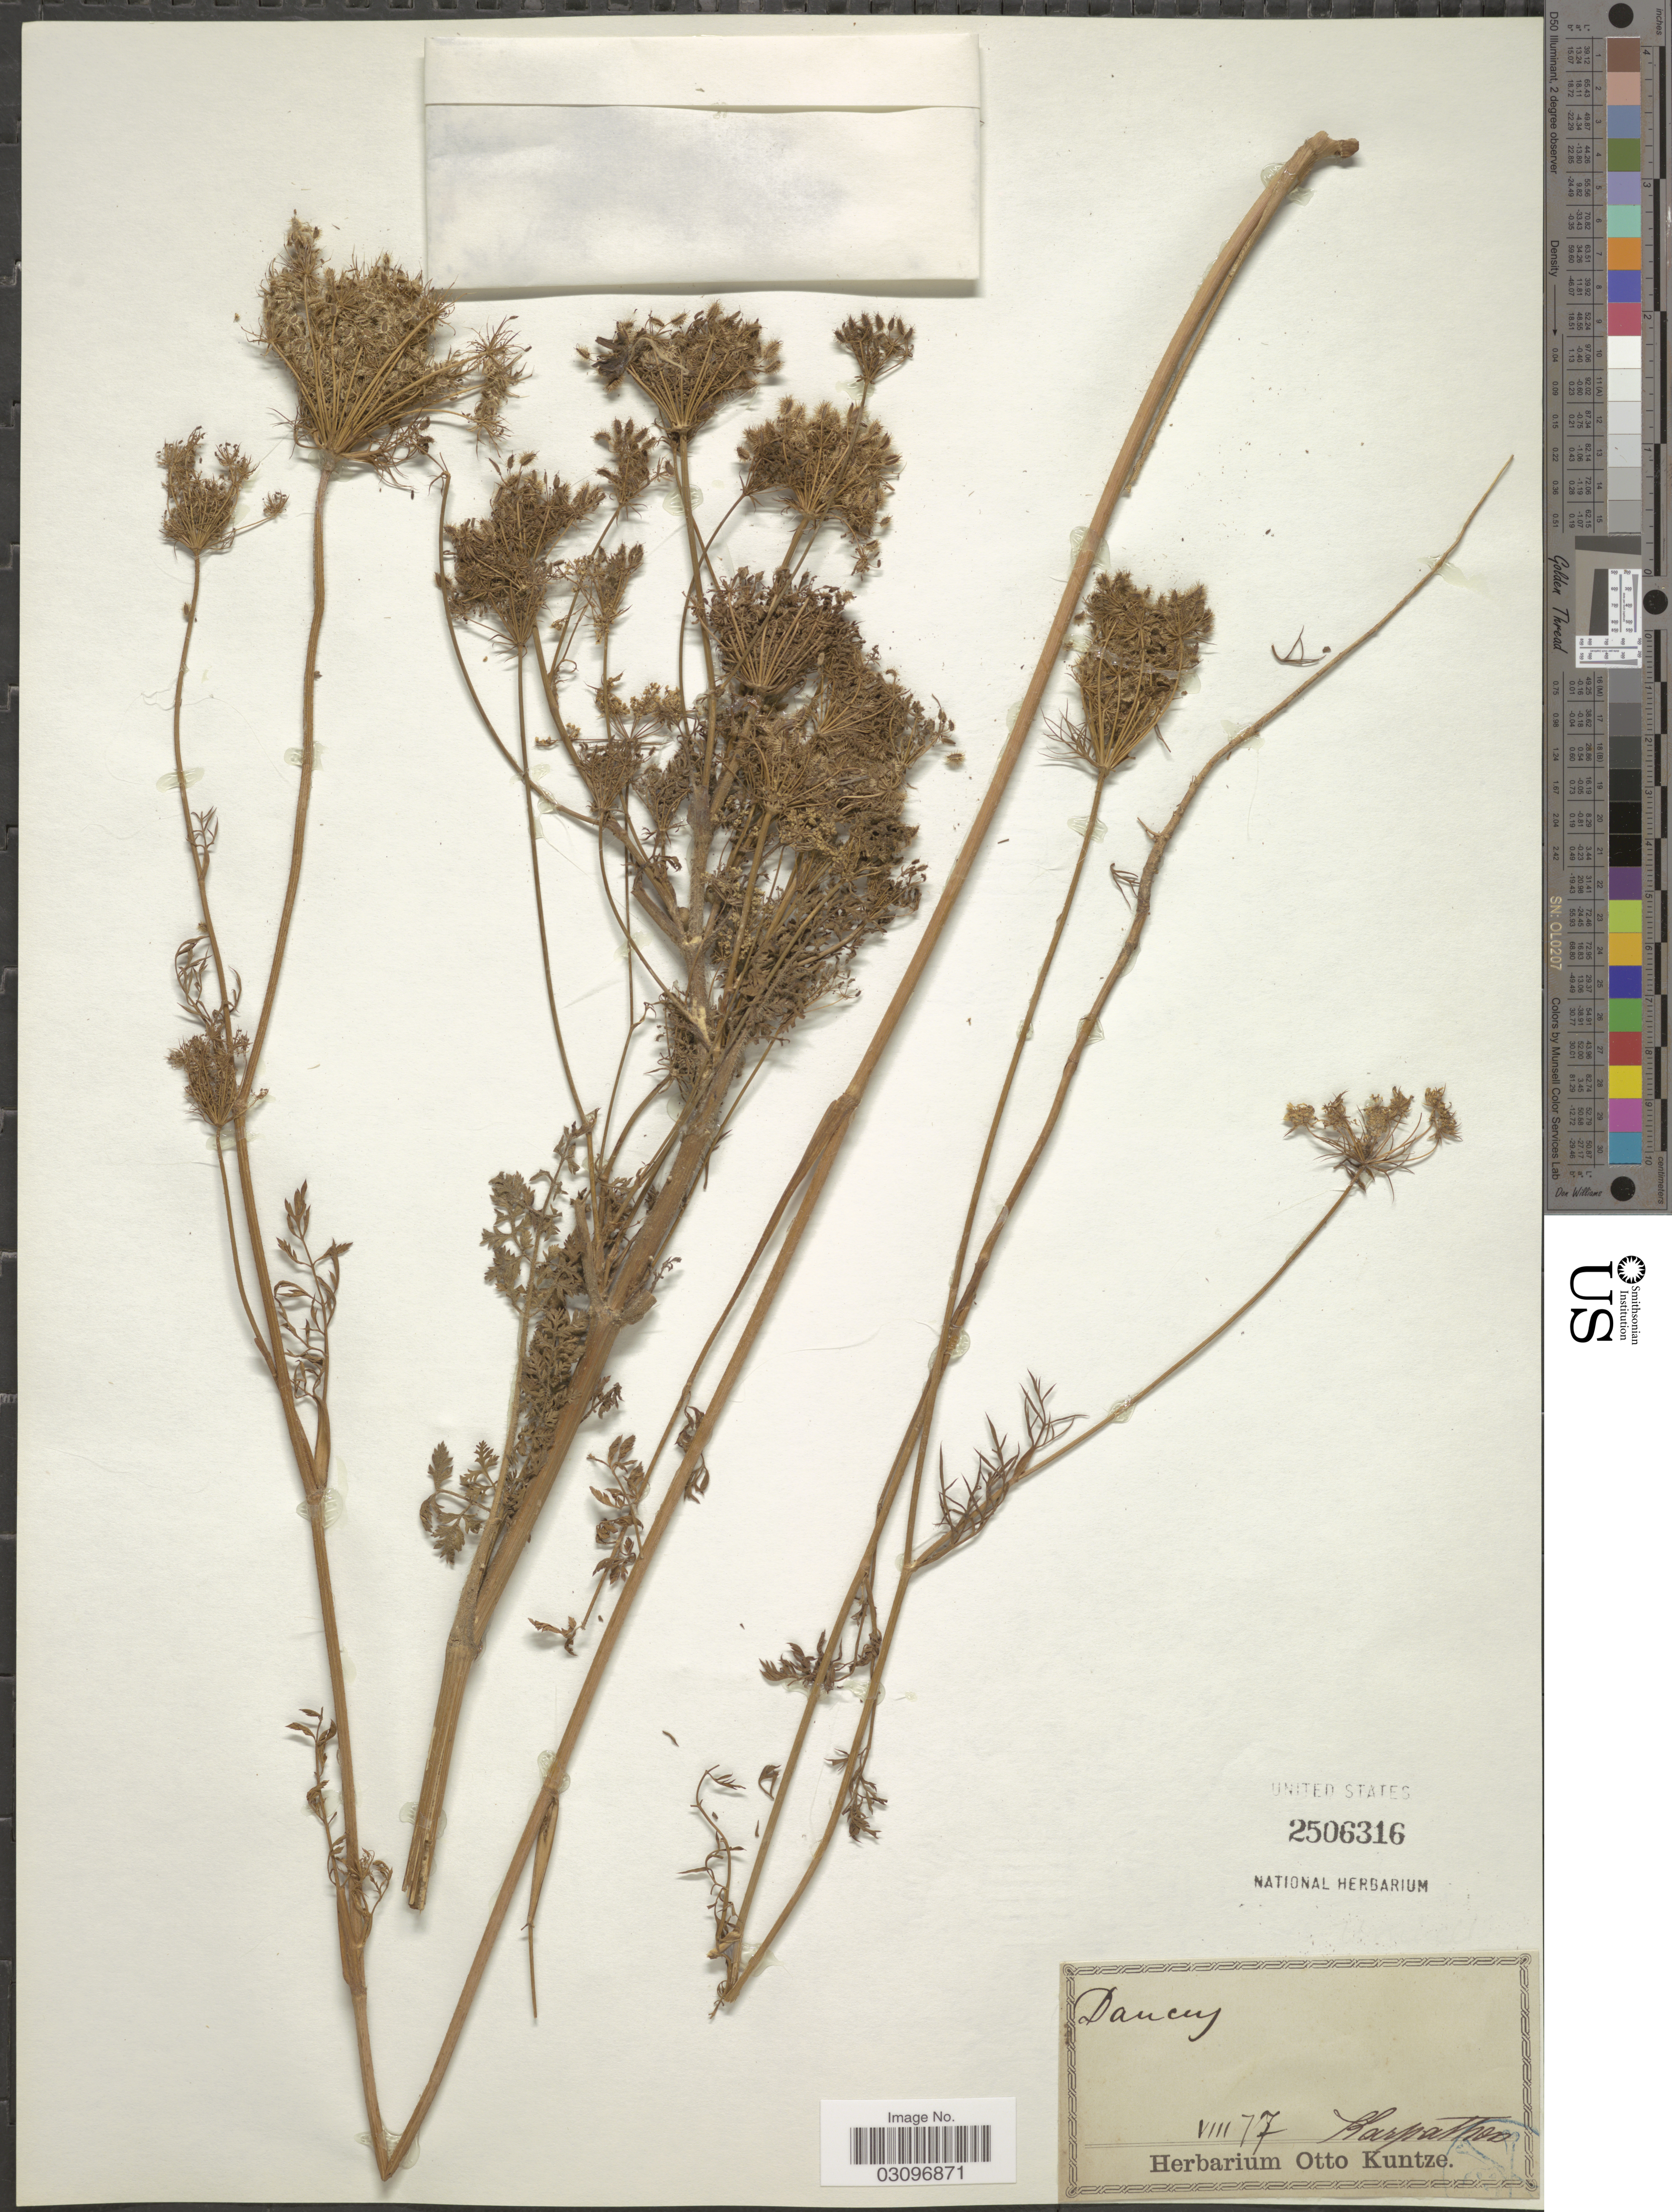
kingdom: Plantae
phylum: Tracheophyta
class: Magnoliopsida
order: Apiales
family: Apiaceae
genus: Daucus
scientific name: Daucus sp.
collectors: ex herb. Otto Kuntze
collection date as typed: Transcribed d/m/y: /8/77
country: Greece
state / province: South Aegean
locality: Karpathos.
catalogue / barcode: US 2506316